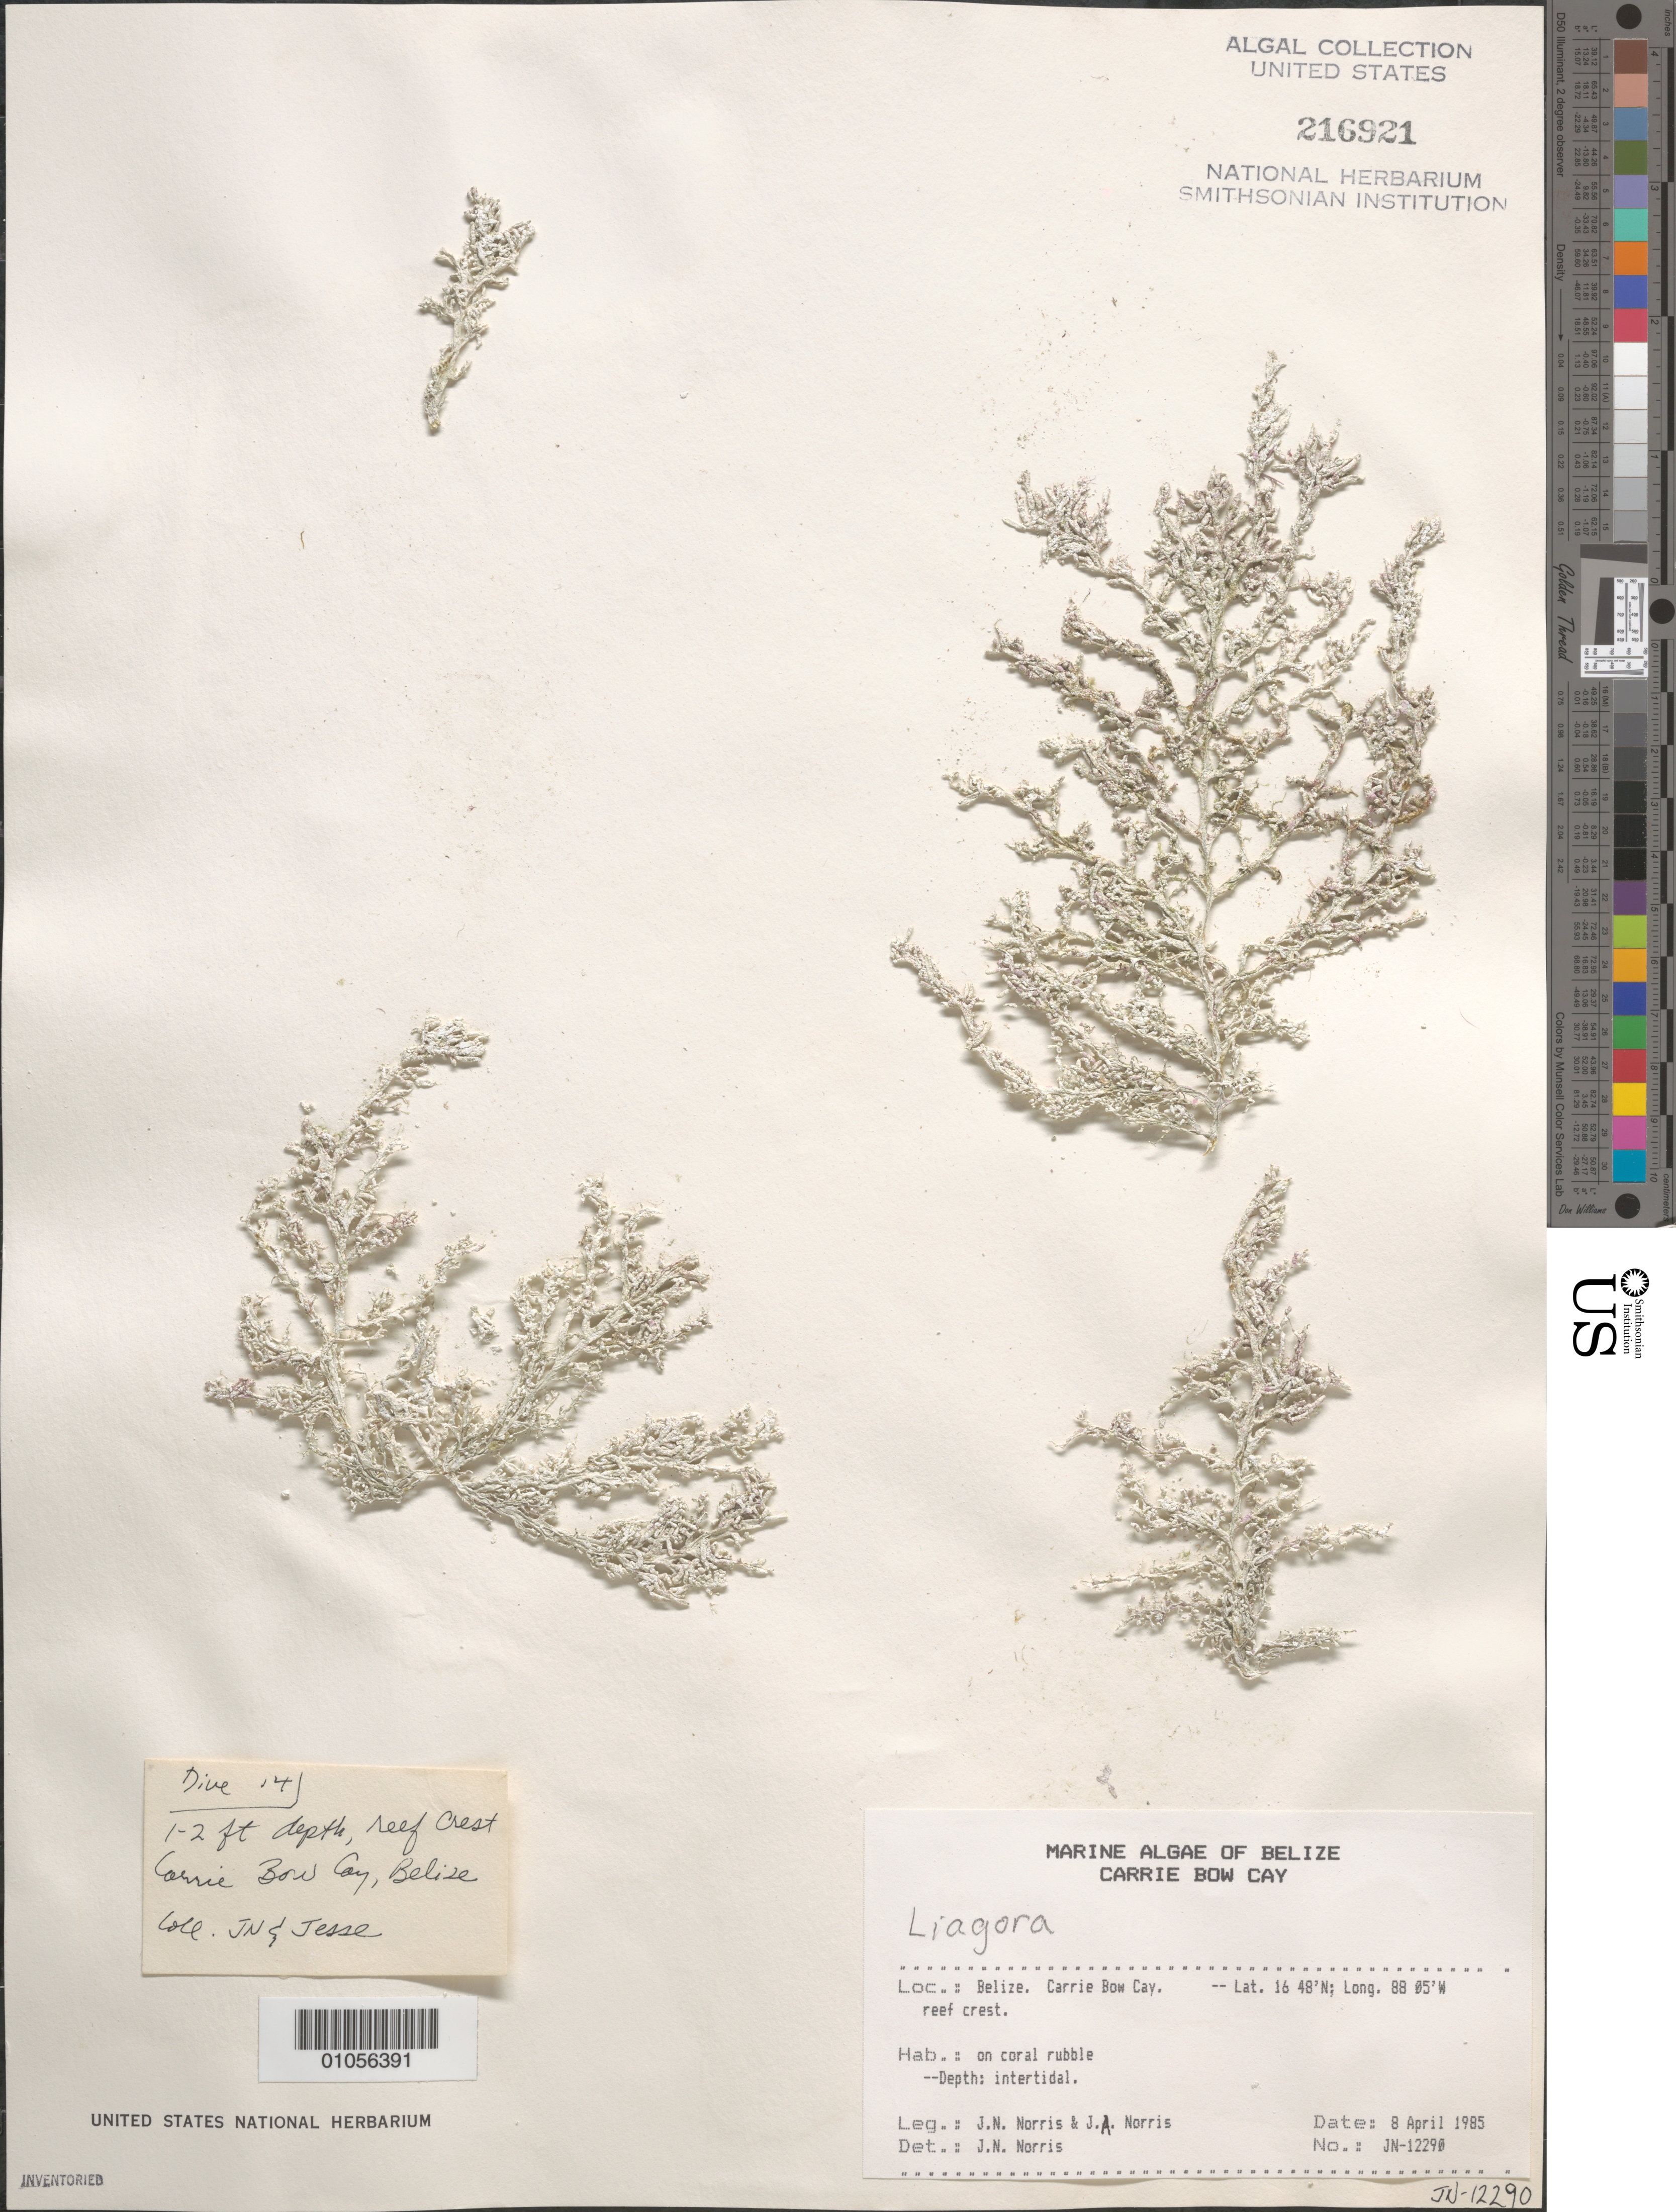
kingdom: Plantae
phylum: Rhodophyta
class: Florideophyceae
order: Nemaliales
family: Liagoraceae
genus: Liagora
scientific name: Liagora sp.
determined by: Norris, James N.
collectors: J. N. Norris & J. A. Norris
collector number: JN-12290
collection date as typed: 08 Apr 1985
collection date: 1985-04-08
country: Belize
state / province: Stann Creek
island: Carrie Bow Cay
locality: Reef crest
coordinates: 16 48'N, 88 05'W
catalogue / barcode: US 216921